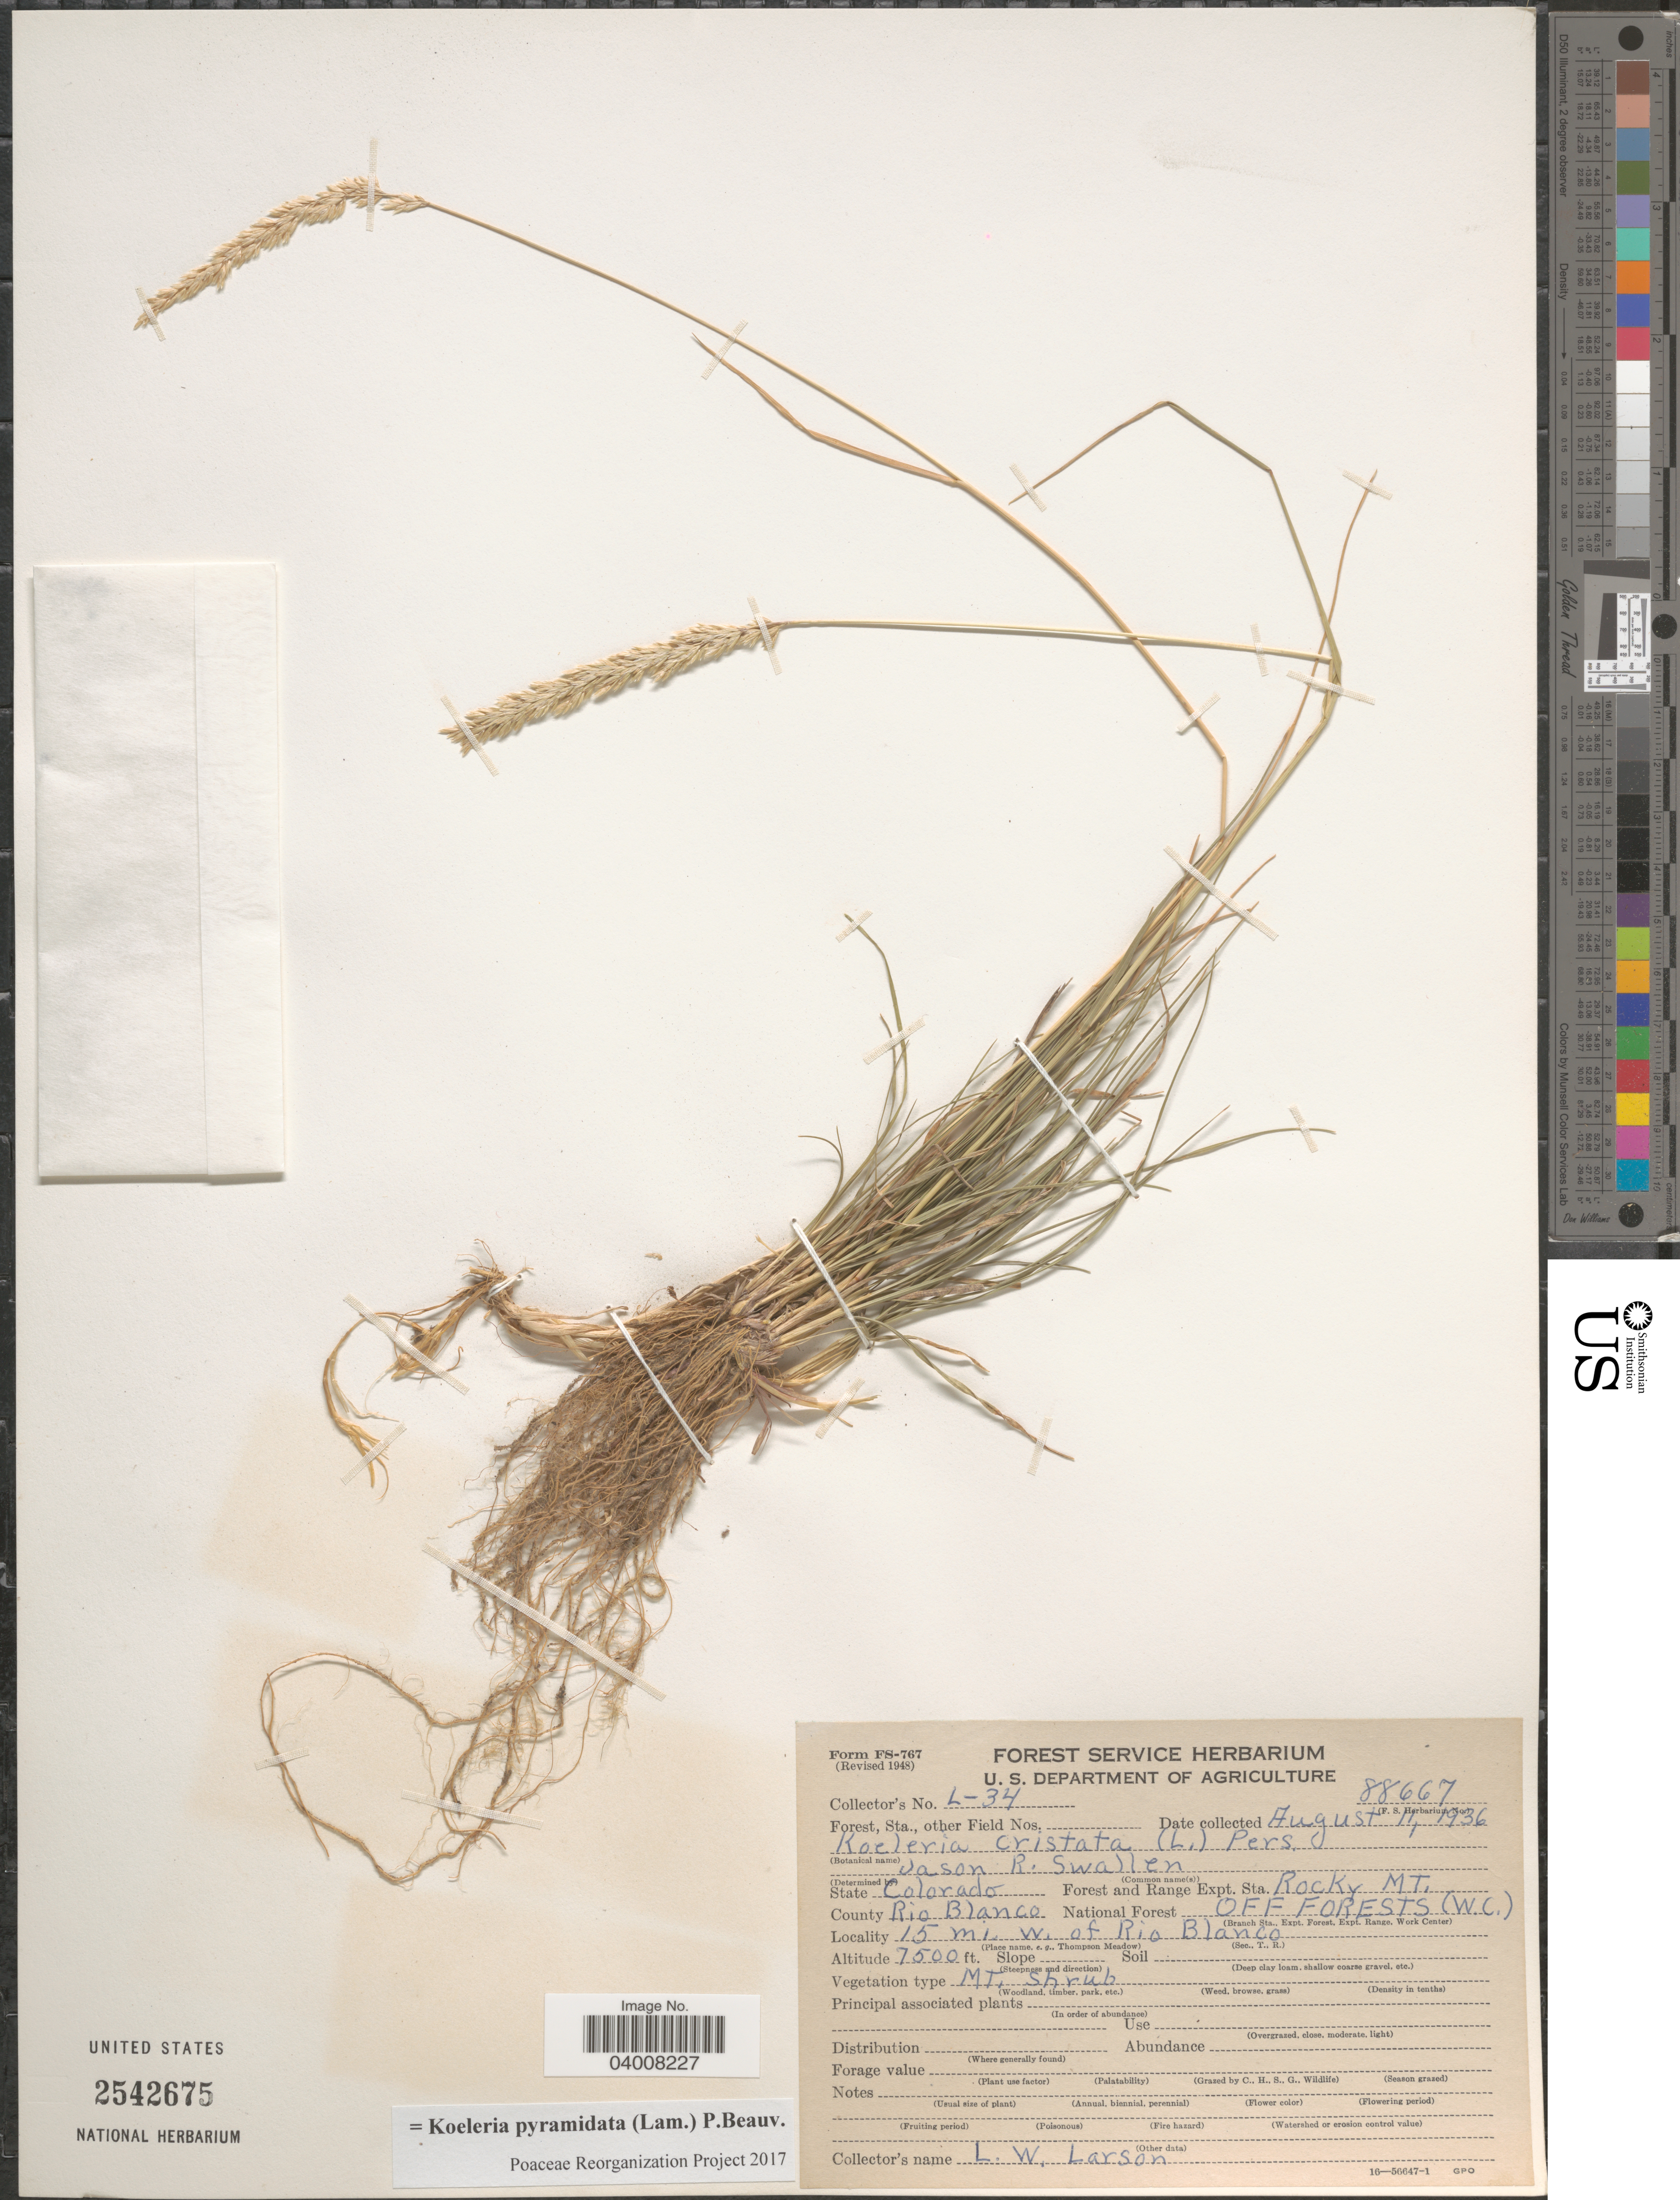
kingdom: Plantae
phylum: Tracheophyta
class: Liliopsida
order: Poales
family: Poaceae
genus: Koeleria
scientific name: Koeleria pyramidata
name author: (Lam.) P. Beauv.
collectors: L. Larson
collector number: L-34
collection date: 1936-08-11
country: United States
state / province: Colorado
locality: Forest and Range Expt. Sta. Rocky Mt. County Rio Blanco. National Forest Off Forests (W.C.) 15 mi. w. of Rio Blanco.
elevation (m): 2286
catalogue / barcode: US 2542675